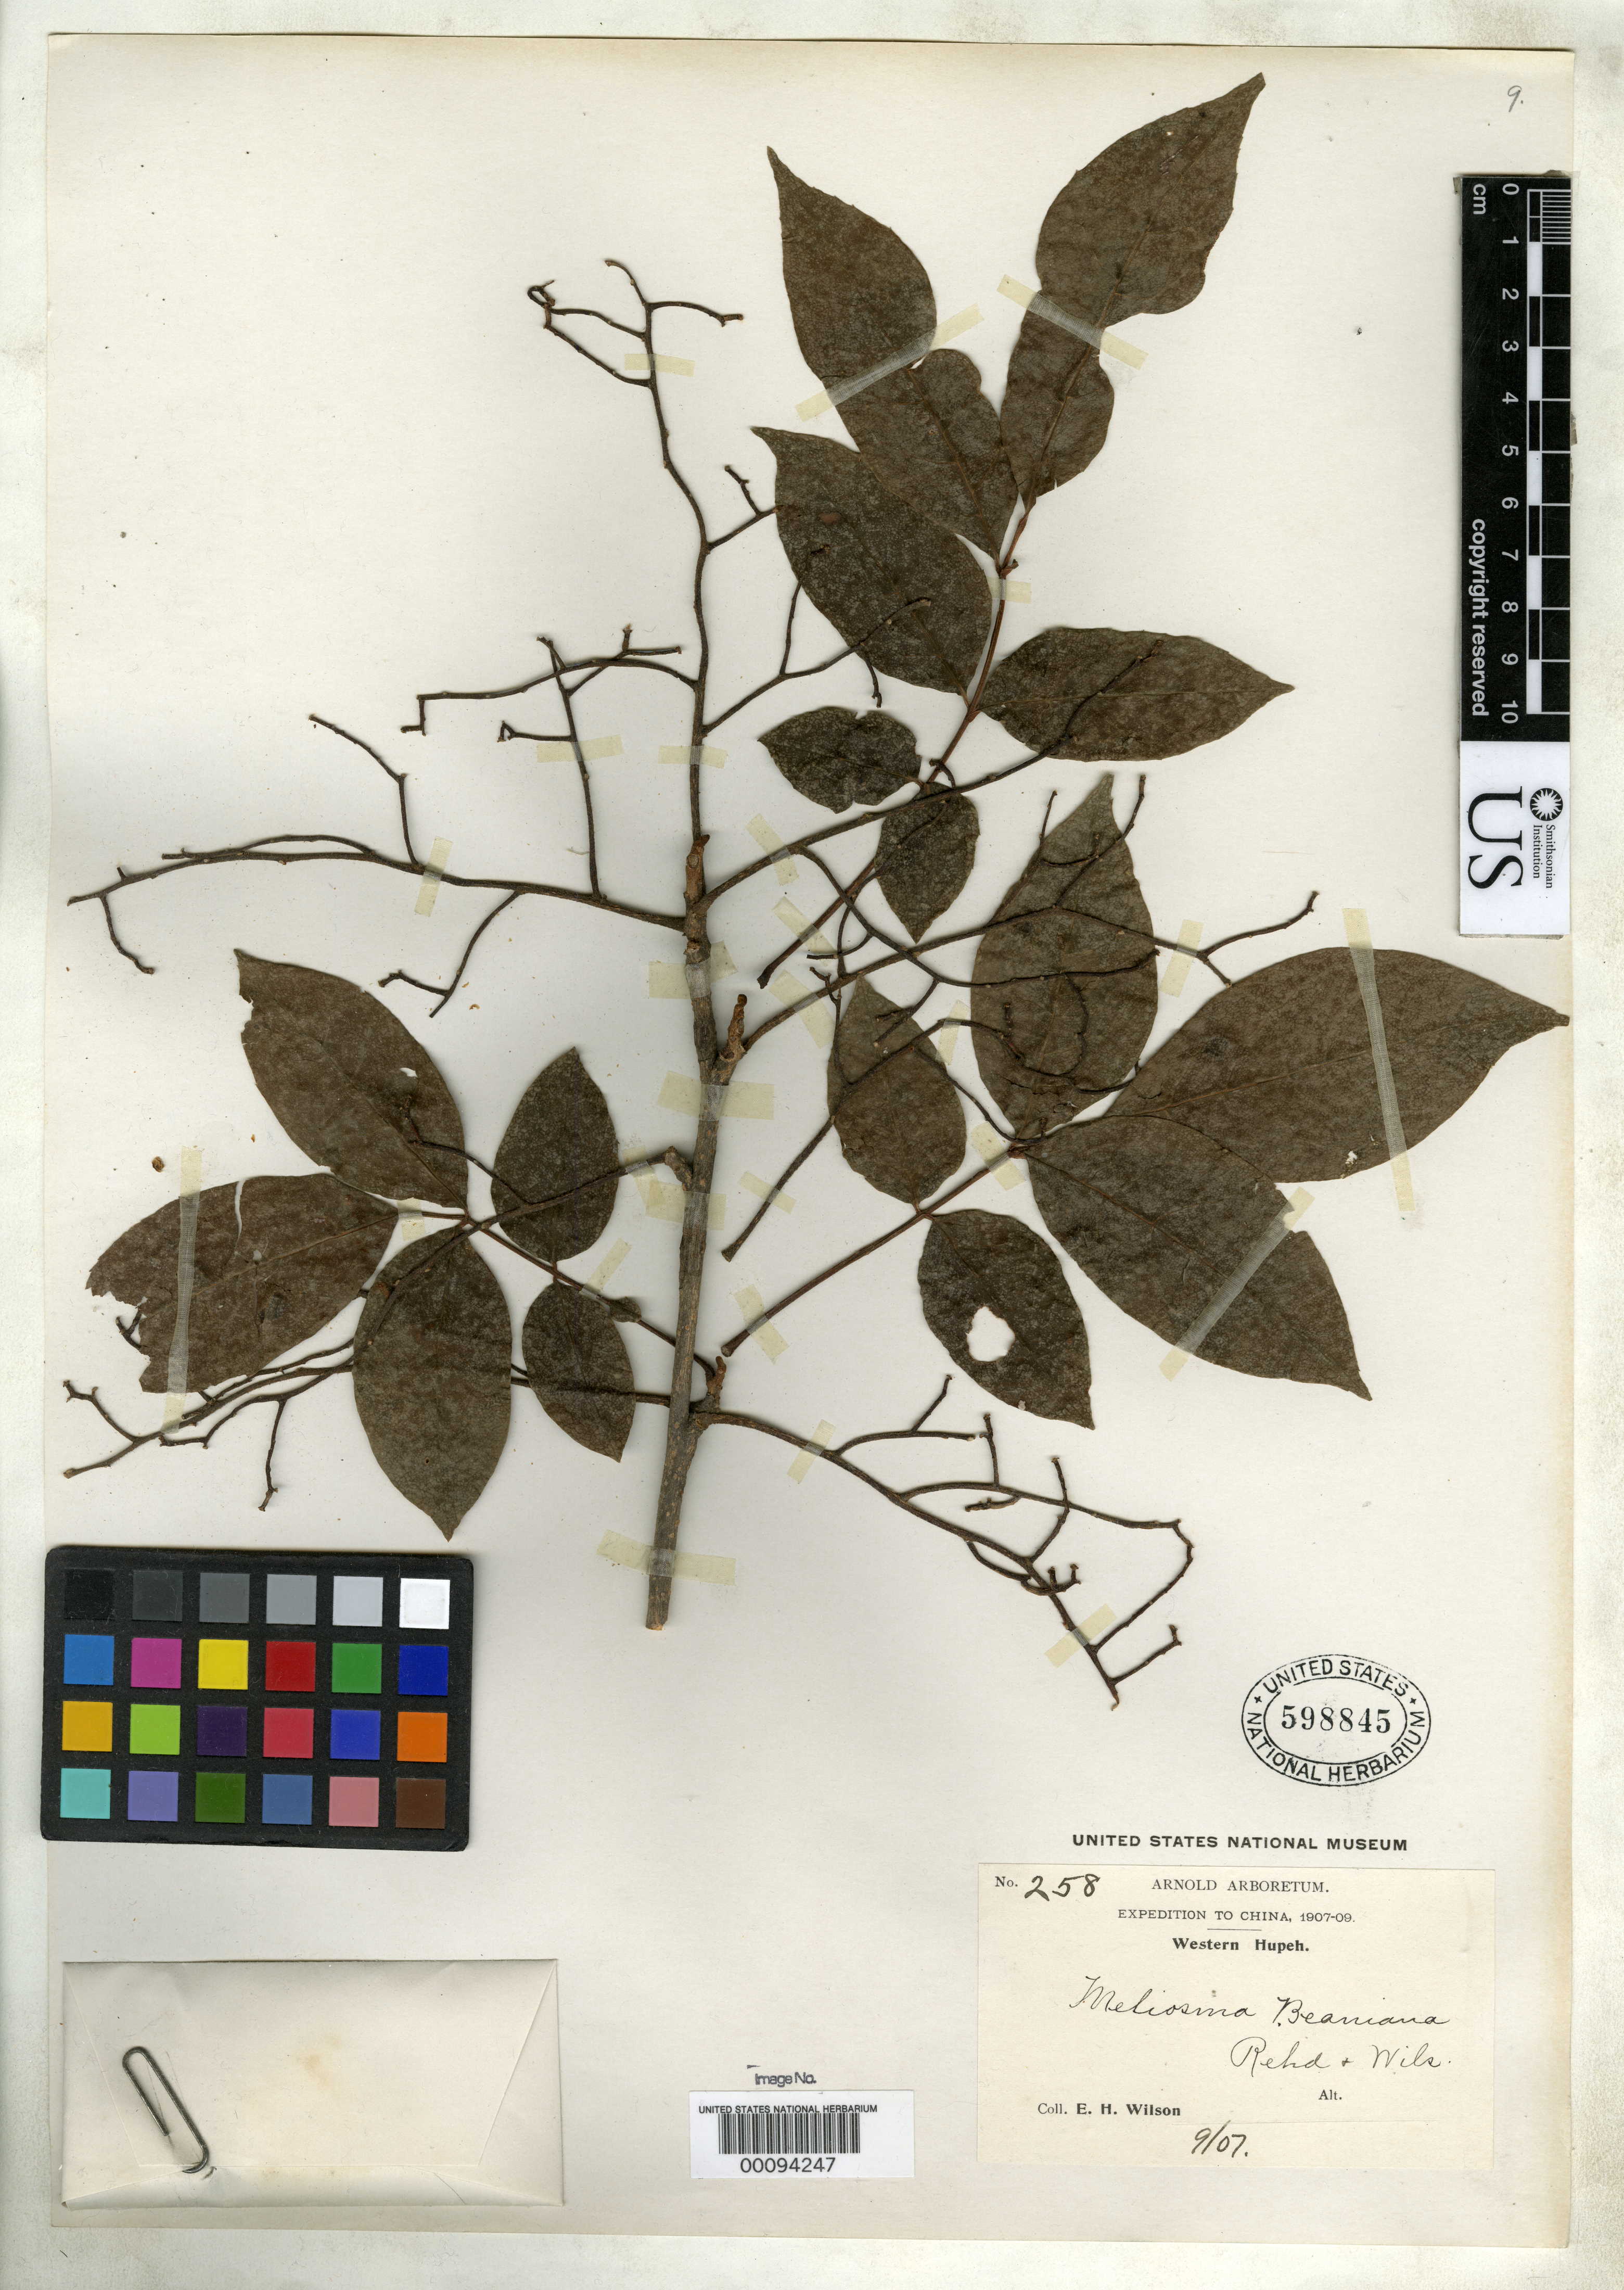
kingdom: Plantae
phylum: Tracheophyta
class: Magnoliopsida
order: Proteales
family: Sabiaceae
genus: Meliosma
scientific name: Meliosma beaniana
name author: Rehder & E.H. Wilson in Sarg.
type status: Isotype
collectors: E. H. Wilson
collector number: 258 p.p.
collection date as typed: May 1907 to -- Sep 1907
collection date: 1907-05/1907-09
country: China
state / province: Hubei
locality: North and South of Ichang.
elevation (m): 1100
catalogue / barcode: US 598845